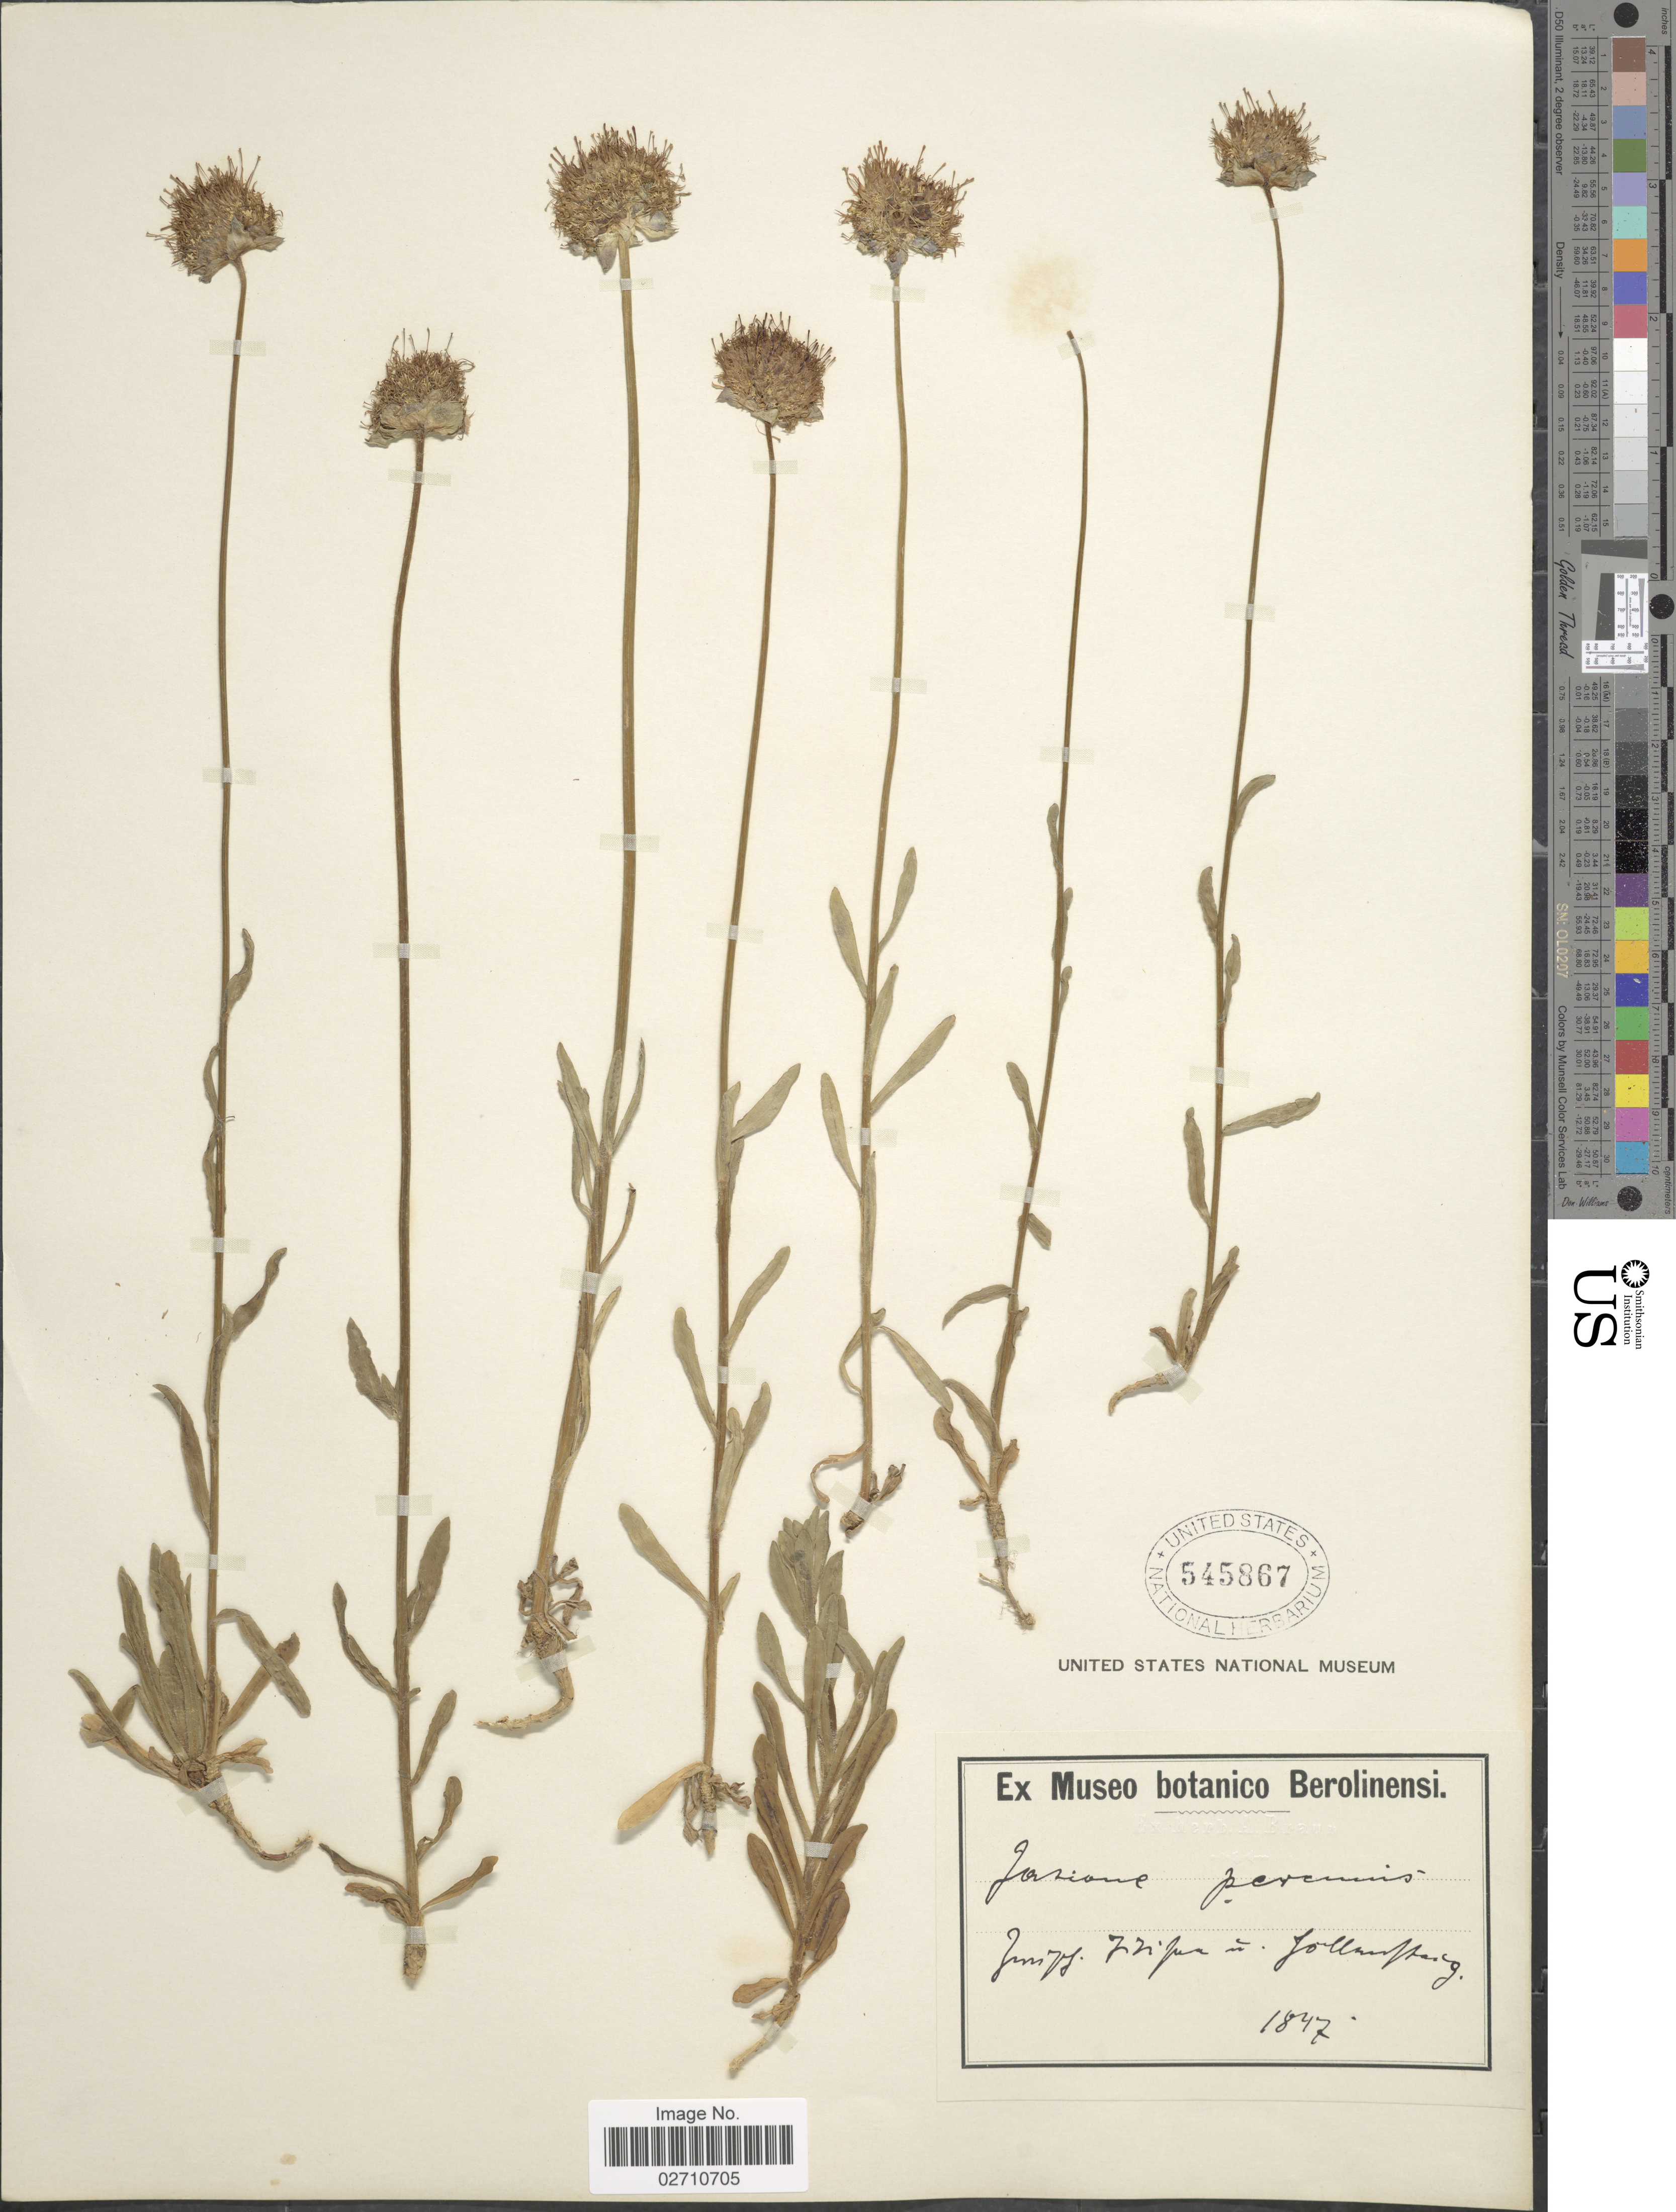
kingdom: Plantae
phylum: Tracheophyta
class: Magnoliopsida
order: Asterales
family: Campanulaceae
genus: Jasione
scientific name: Jasione perennis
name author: (L. f.) Lam.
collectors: ex Museo Botanico Berolinensi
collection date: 1847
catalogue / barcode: US 545867